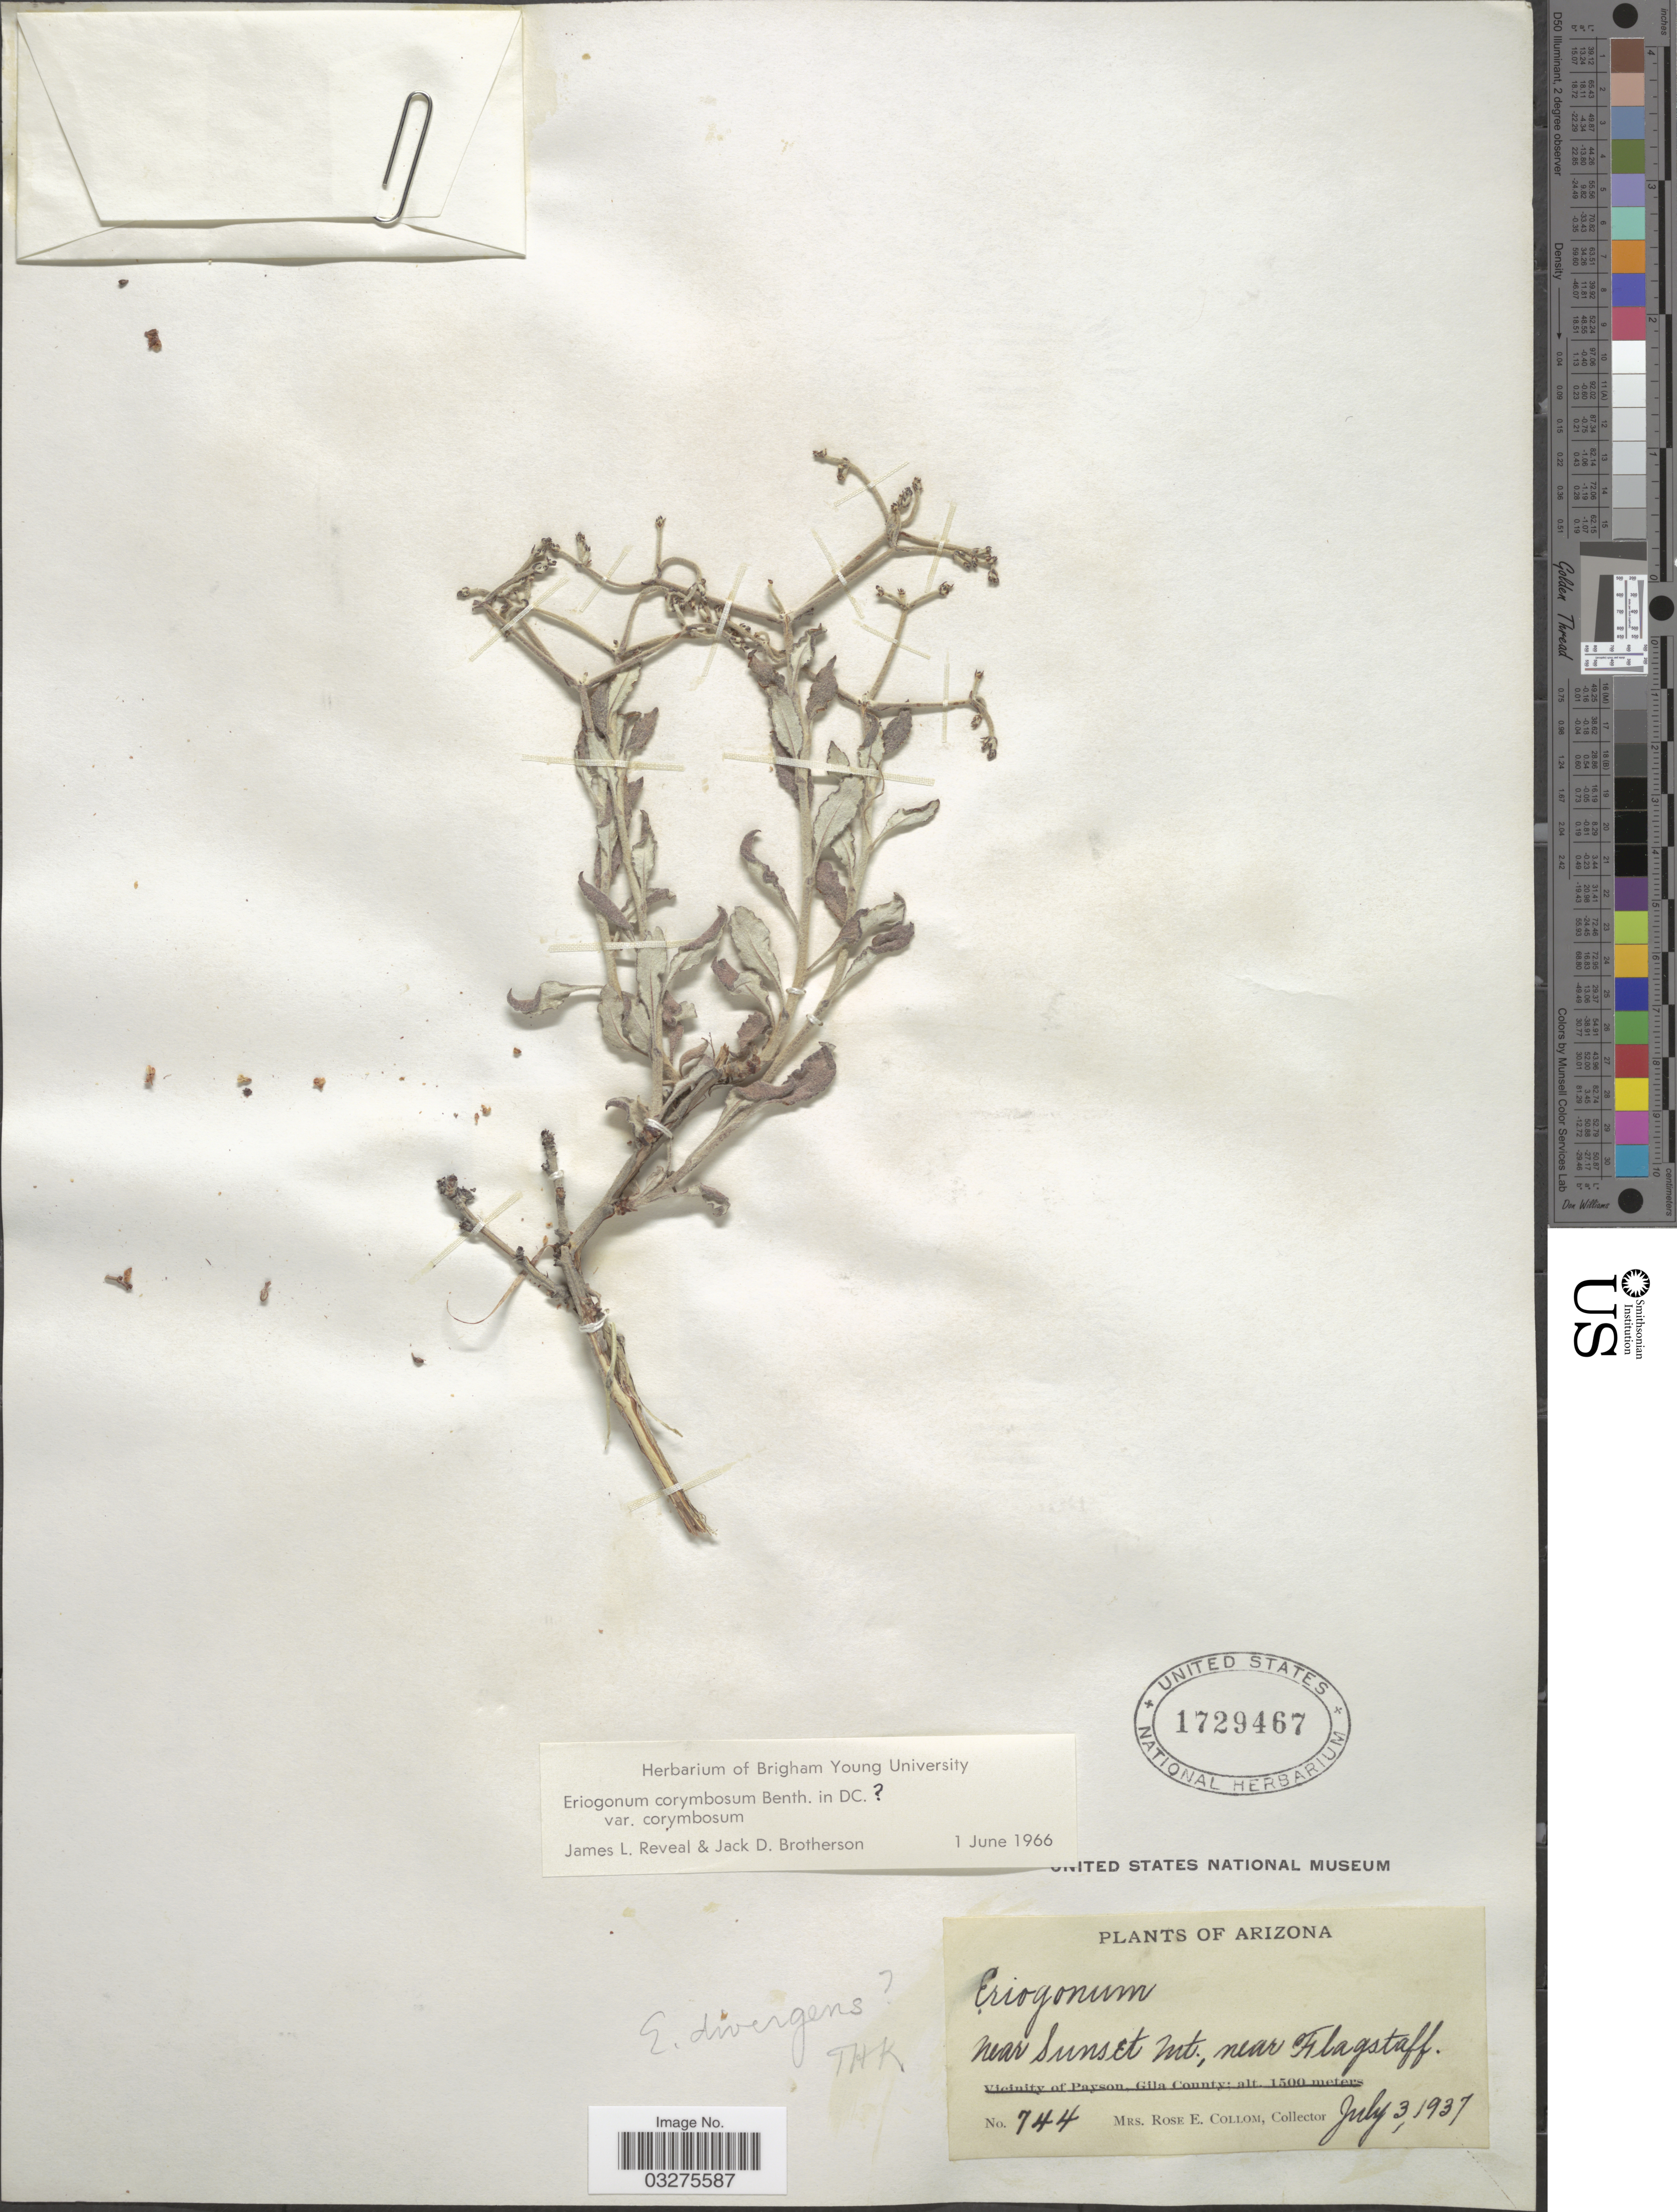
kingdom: Plantae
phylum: Tracheophyta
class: Magnoliopsida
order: Caryophyllales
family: Polygonaceae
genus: Eriogonum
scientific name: Eriogonum corymbosum var. corymbosum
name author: Benth.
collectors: R. E. Collom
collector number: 744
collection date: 1937-07-03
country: United States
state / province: Arizona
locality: Near Sunset Mt., near Flagstaff.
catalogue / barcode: US 1729467